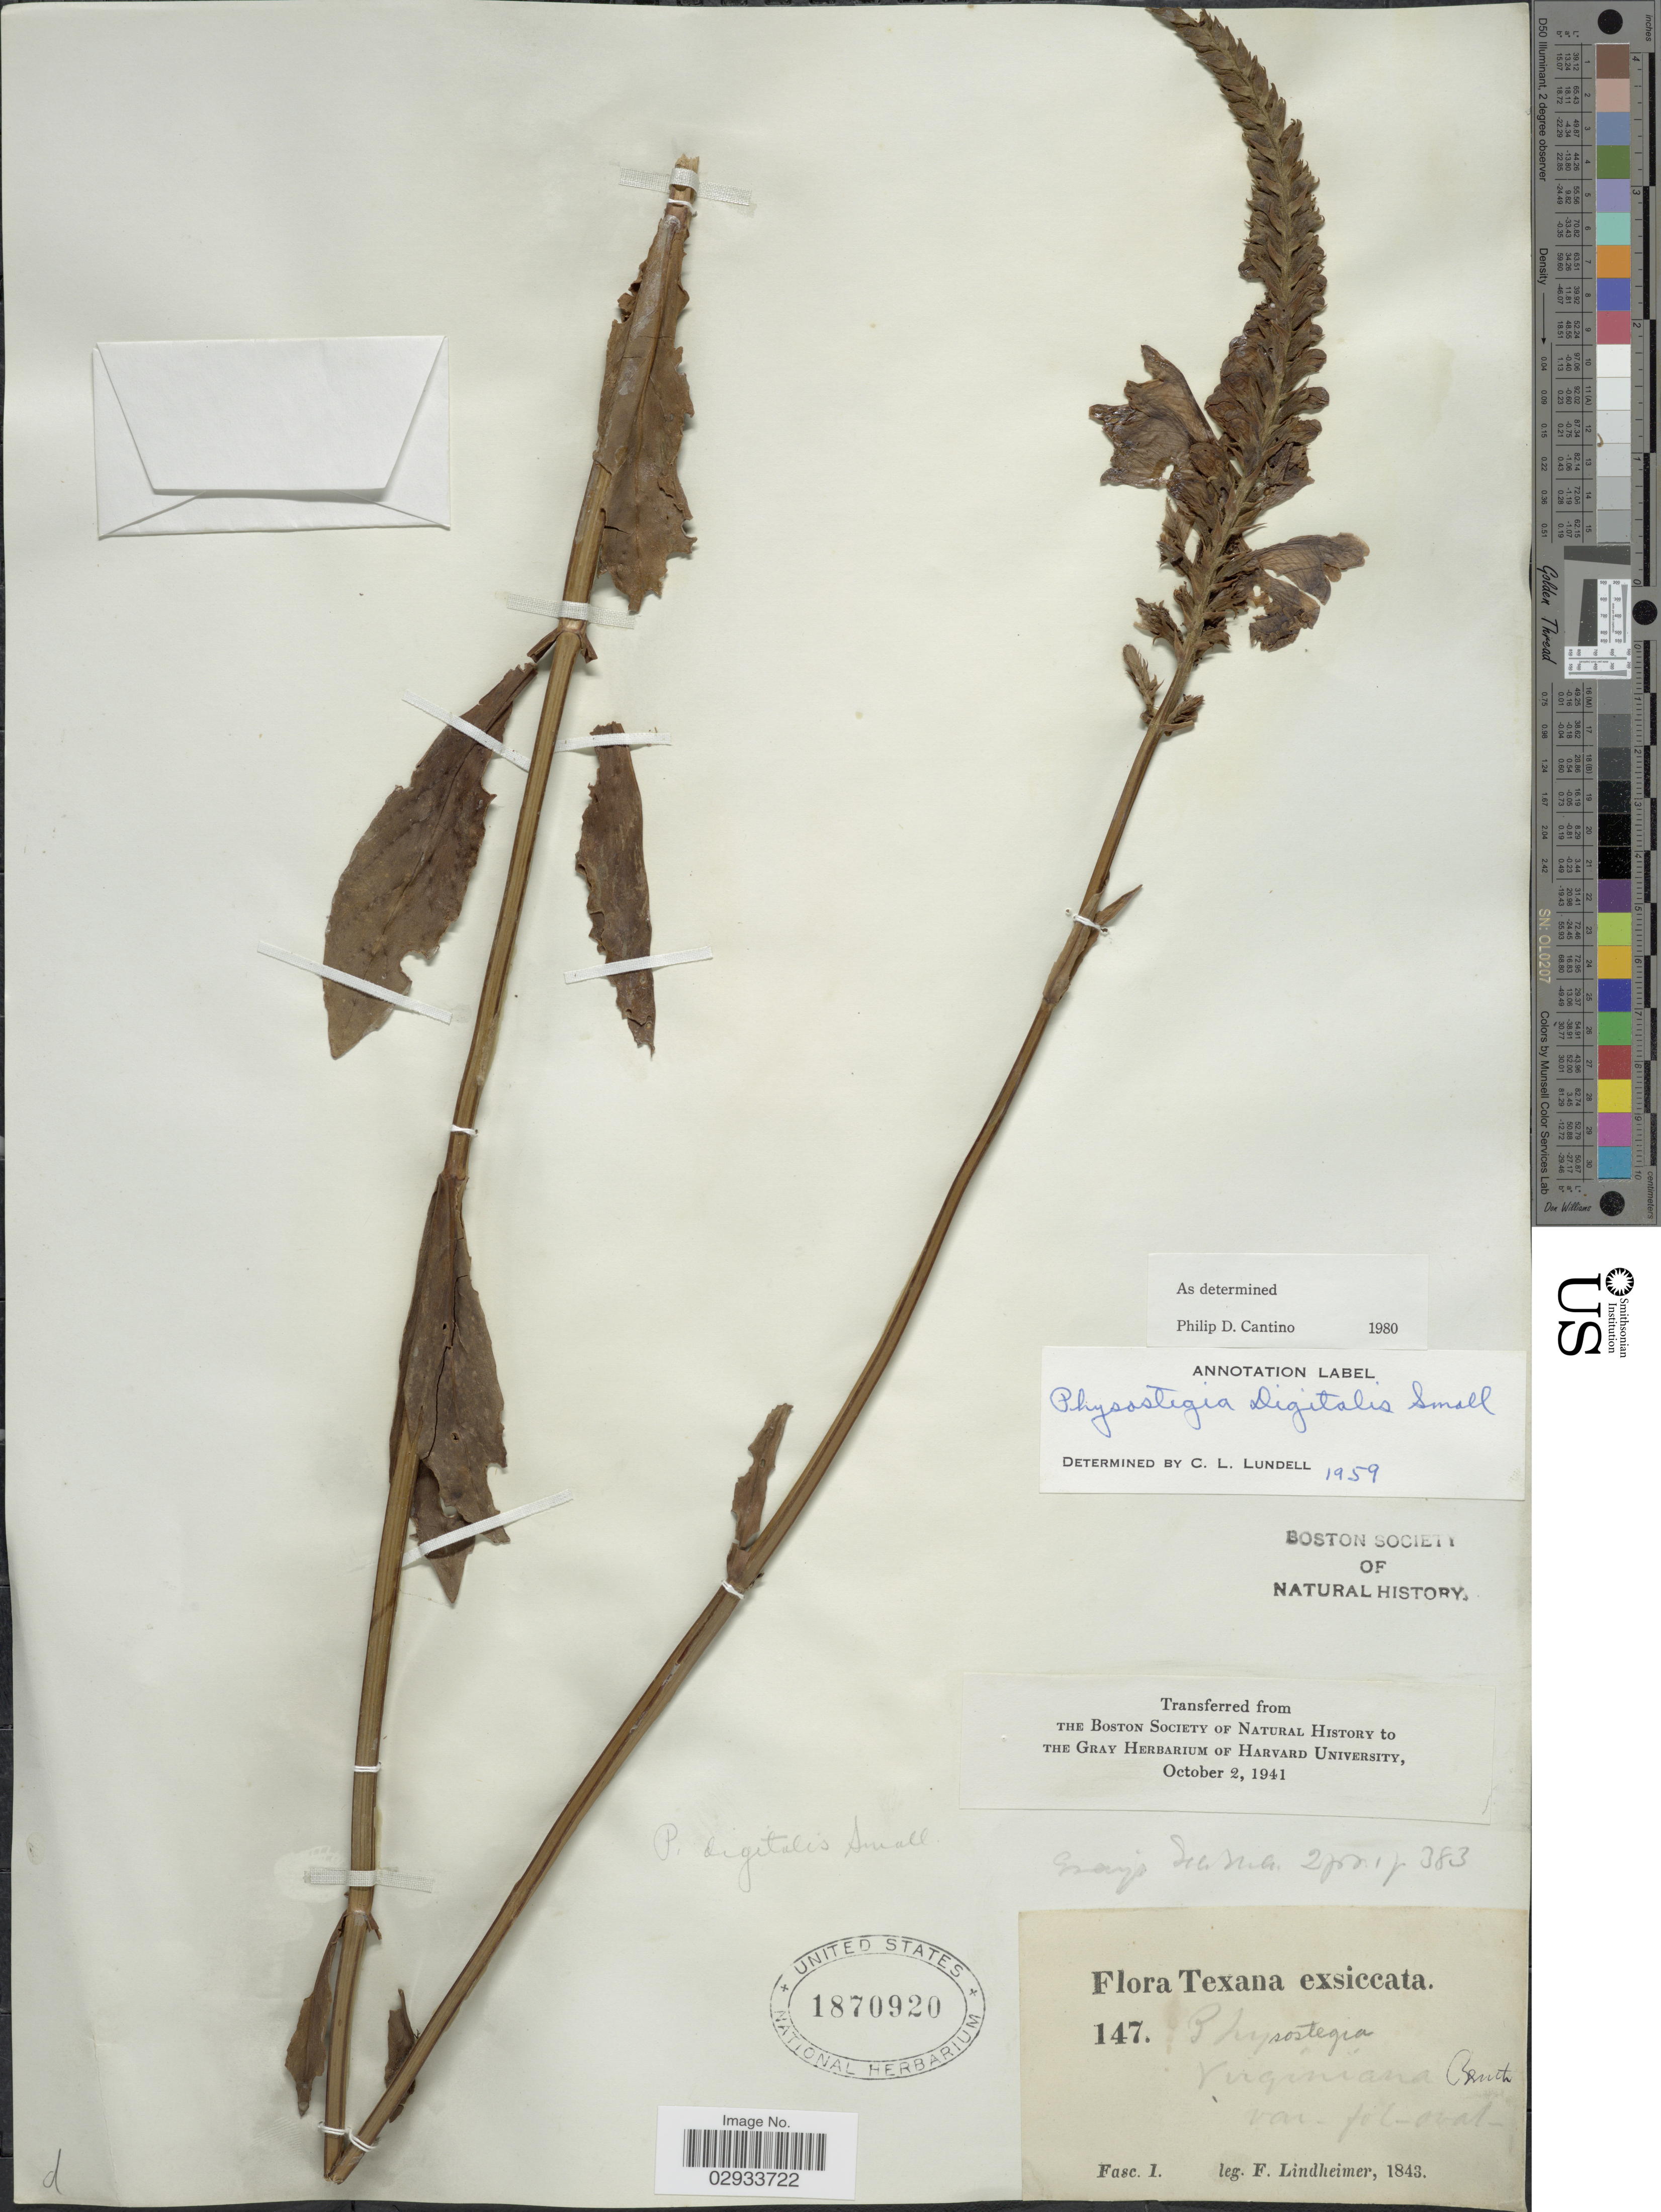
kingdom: Plantae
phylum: Tracheophyta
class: Magnoliopsida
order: Lamiales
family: Lamiaceae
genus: Physostegia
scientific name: Physostegia digitalis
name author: Small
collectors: F. Lindheimer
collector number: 147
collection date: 1843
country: United States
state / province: Texas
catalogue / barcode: US 1870920